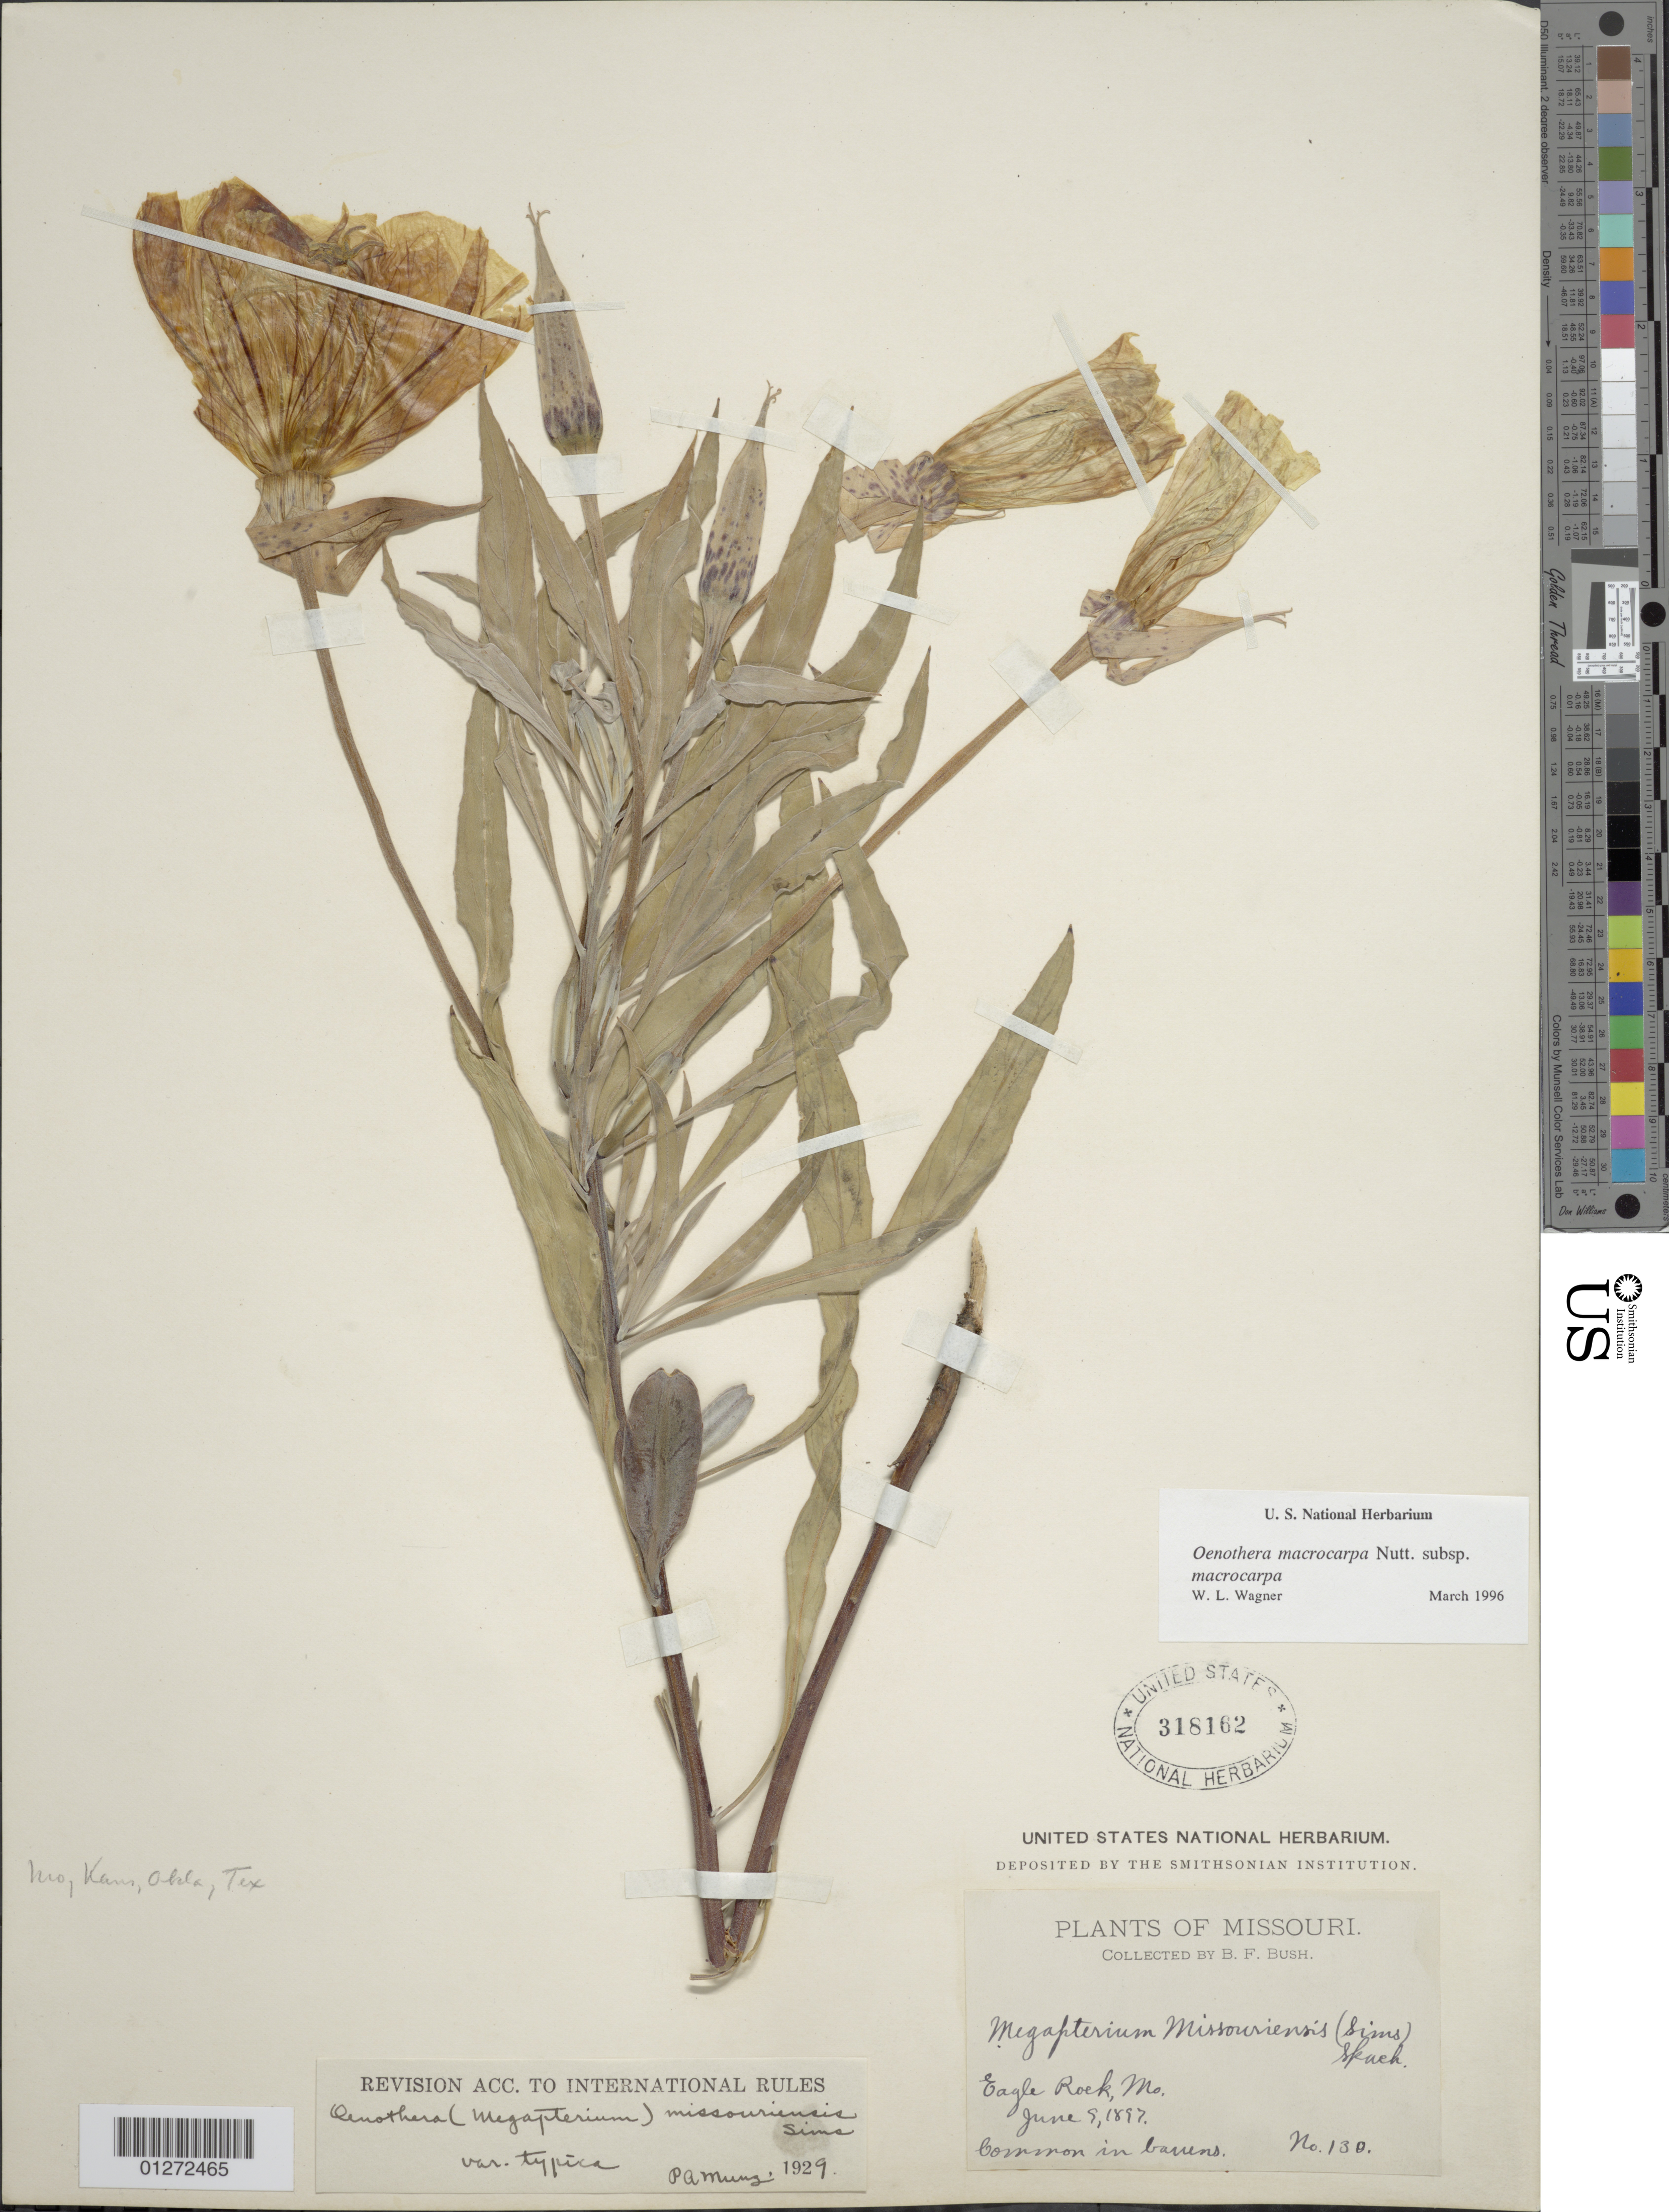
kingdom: Plantae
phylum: Tracheophyta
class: Magnoliopsida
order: Myrtales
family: Onagraceae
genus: Oenothera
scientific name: Oenothera macrocarpa subsp. macrocarpa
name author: Nutt.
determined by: Wagner, W. L., (BOT), Smithsonian Institution - National Museum of Natural History (UNITED STATES)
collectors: B. F. Bush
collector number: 130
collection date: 1897-06-09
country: United States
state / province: Missouri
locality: Eagle Rock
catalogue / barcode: US 318162